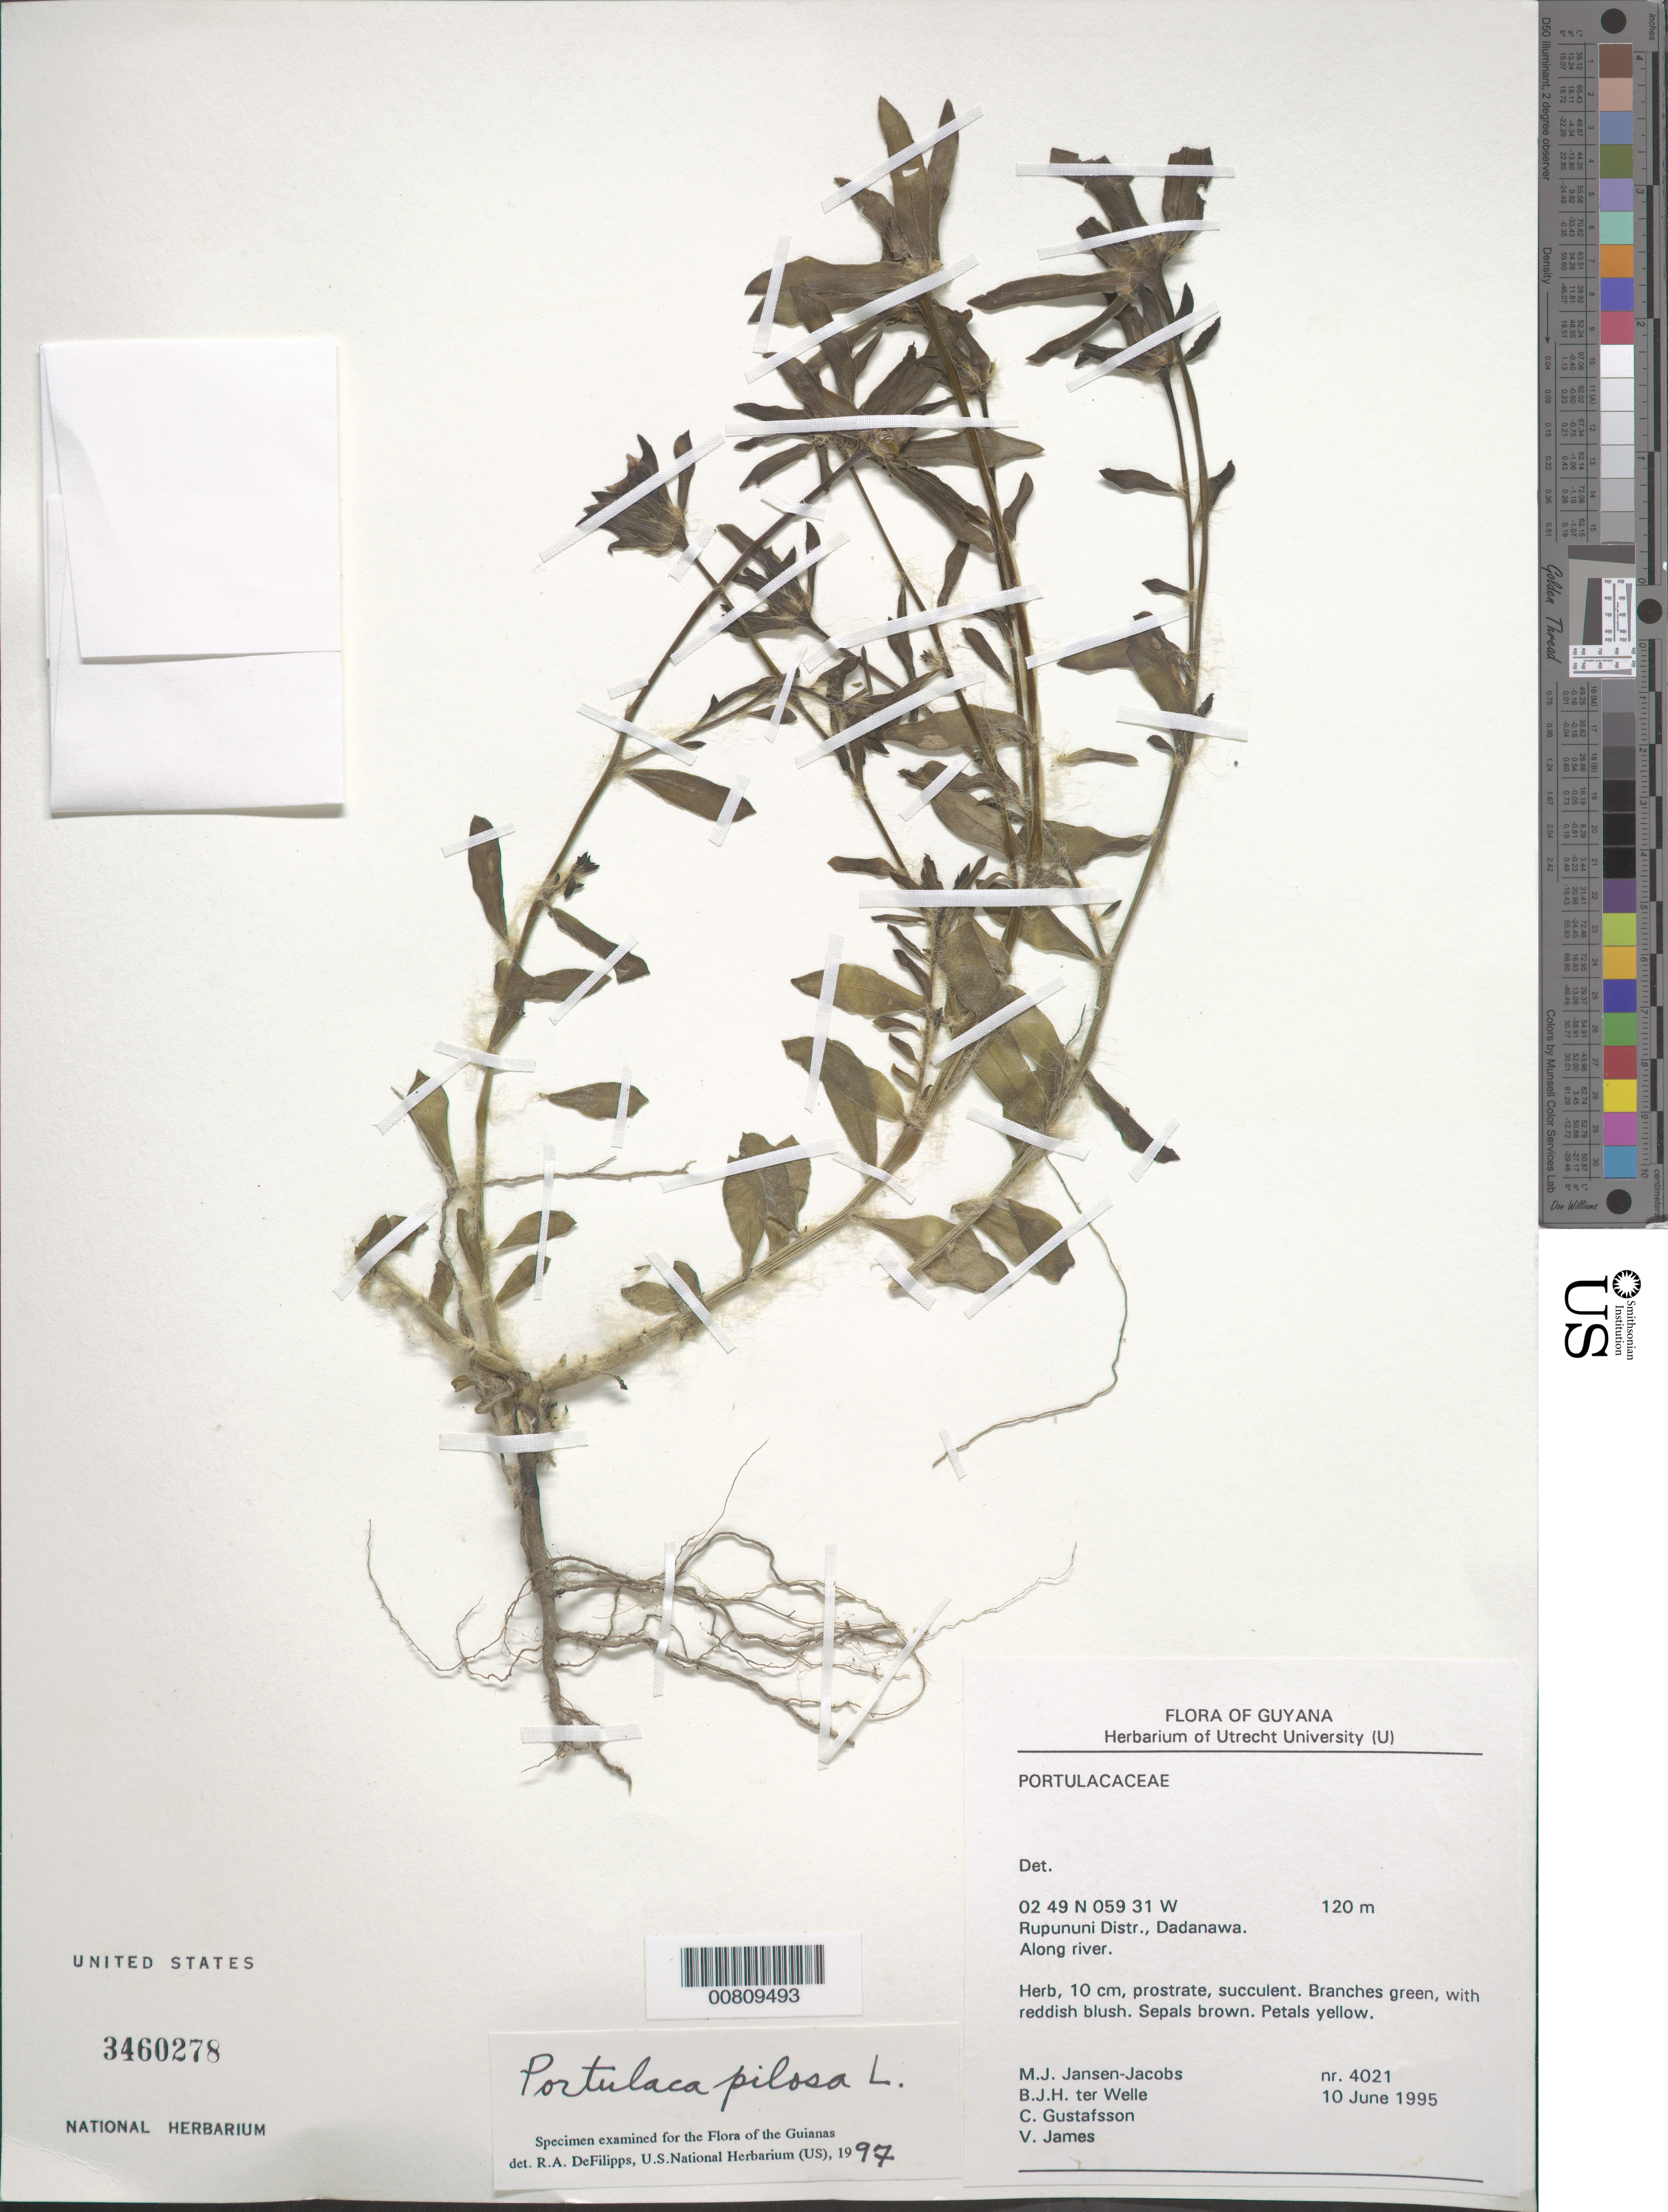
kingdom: Plantae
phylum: Tracheophyta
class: Magnoliopsida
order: Caryophyllales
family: Portulacaceae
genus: Portulaca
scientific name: Portulaca pilosa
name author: L.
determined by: DeFilipps, R. A.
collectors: M. J. Jansen-Jacobs, B. Welle, C. G. Gustafsson & V. James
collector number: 4021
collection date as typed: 10-Jun-95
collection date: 1995-06-10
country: Guyana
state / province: U. Takutu-U. Essequibo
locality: Dadanawa, Rupununi River, Rupununi District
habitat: Along river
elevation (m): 120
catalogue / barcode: US 3460278